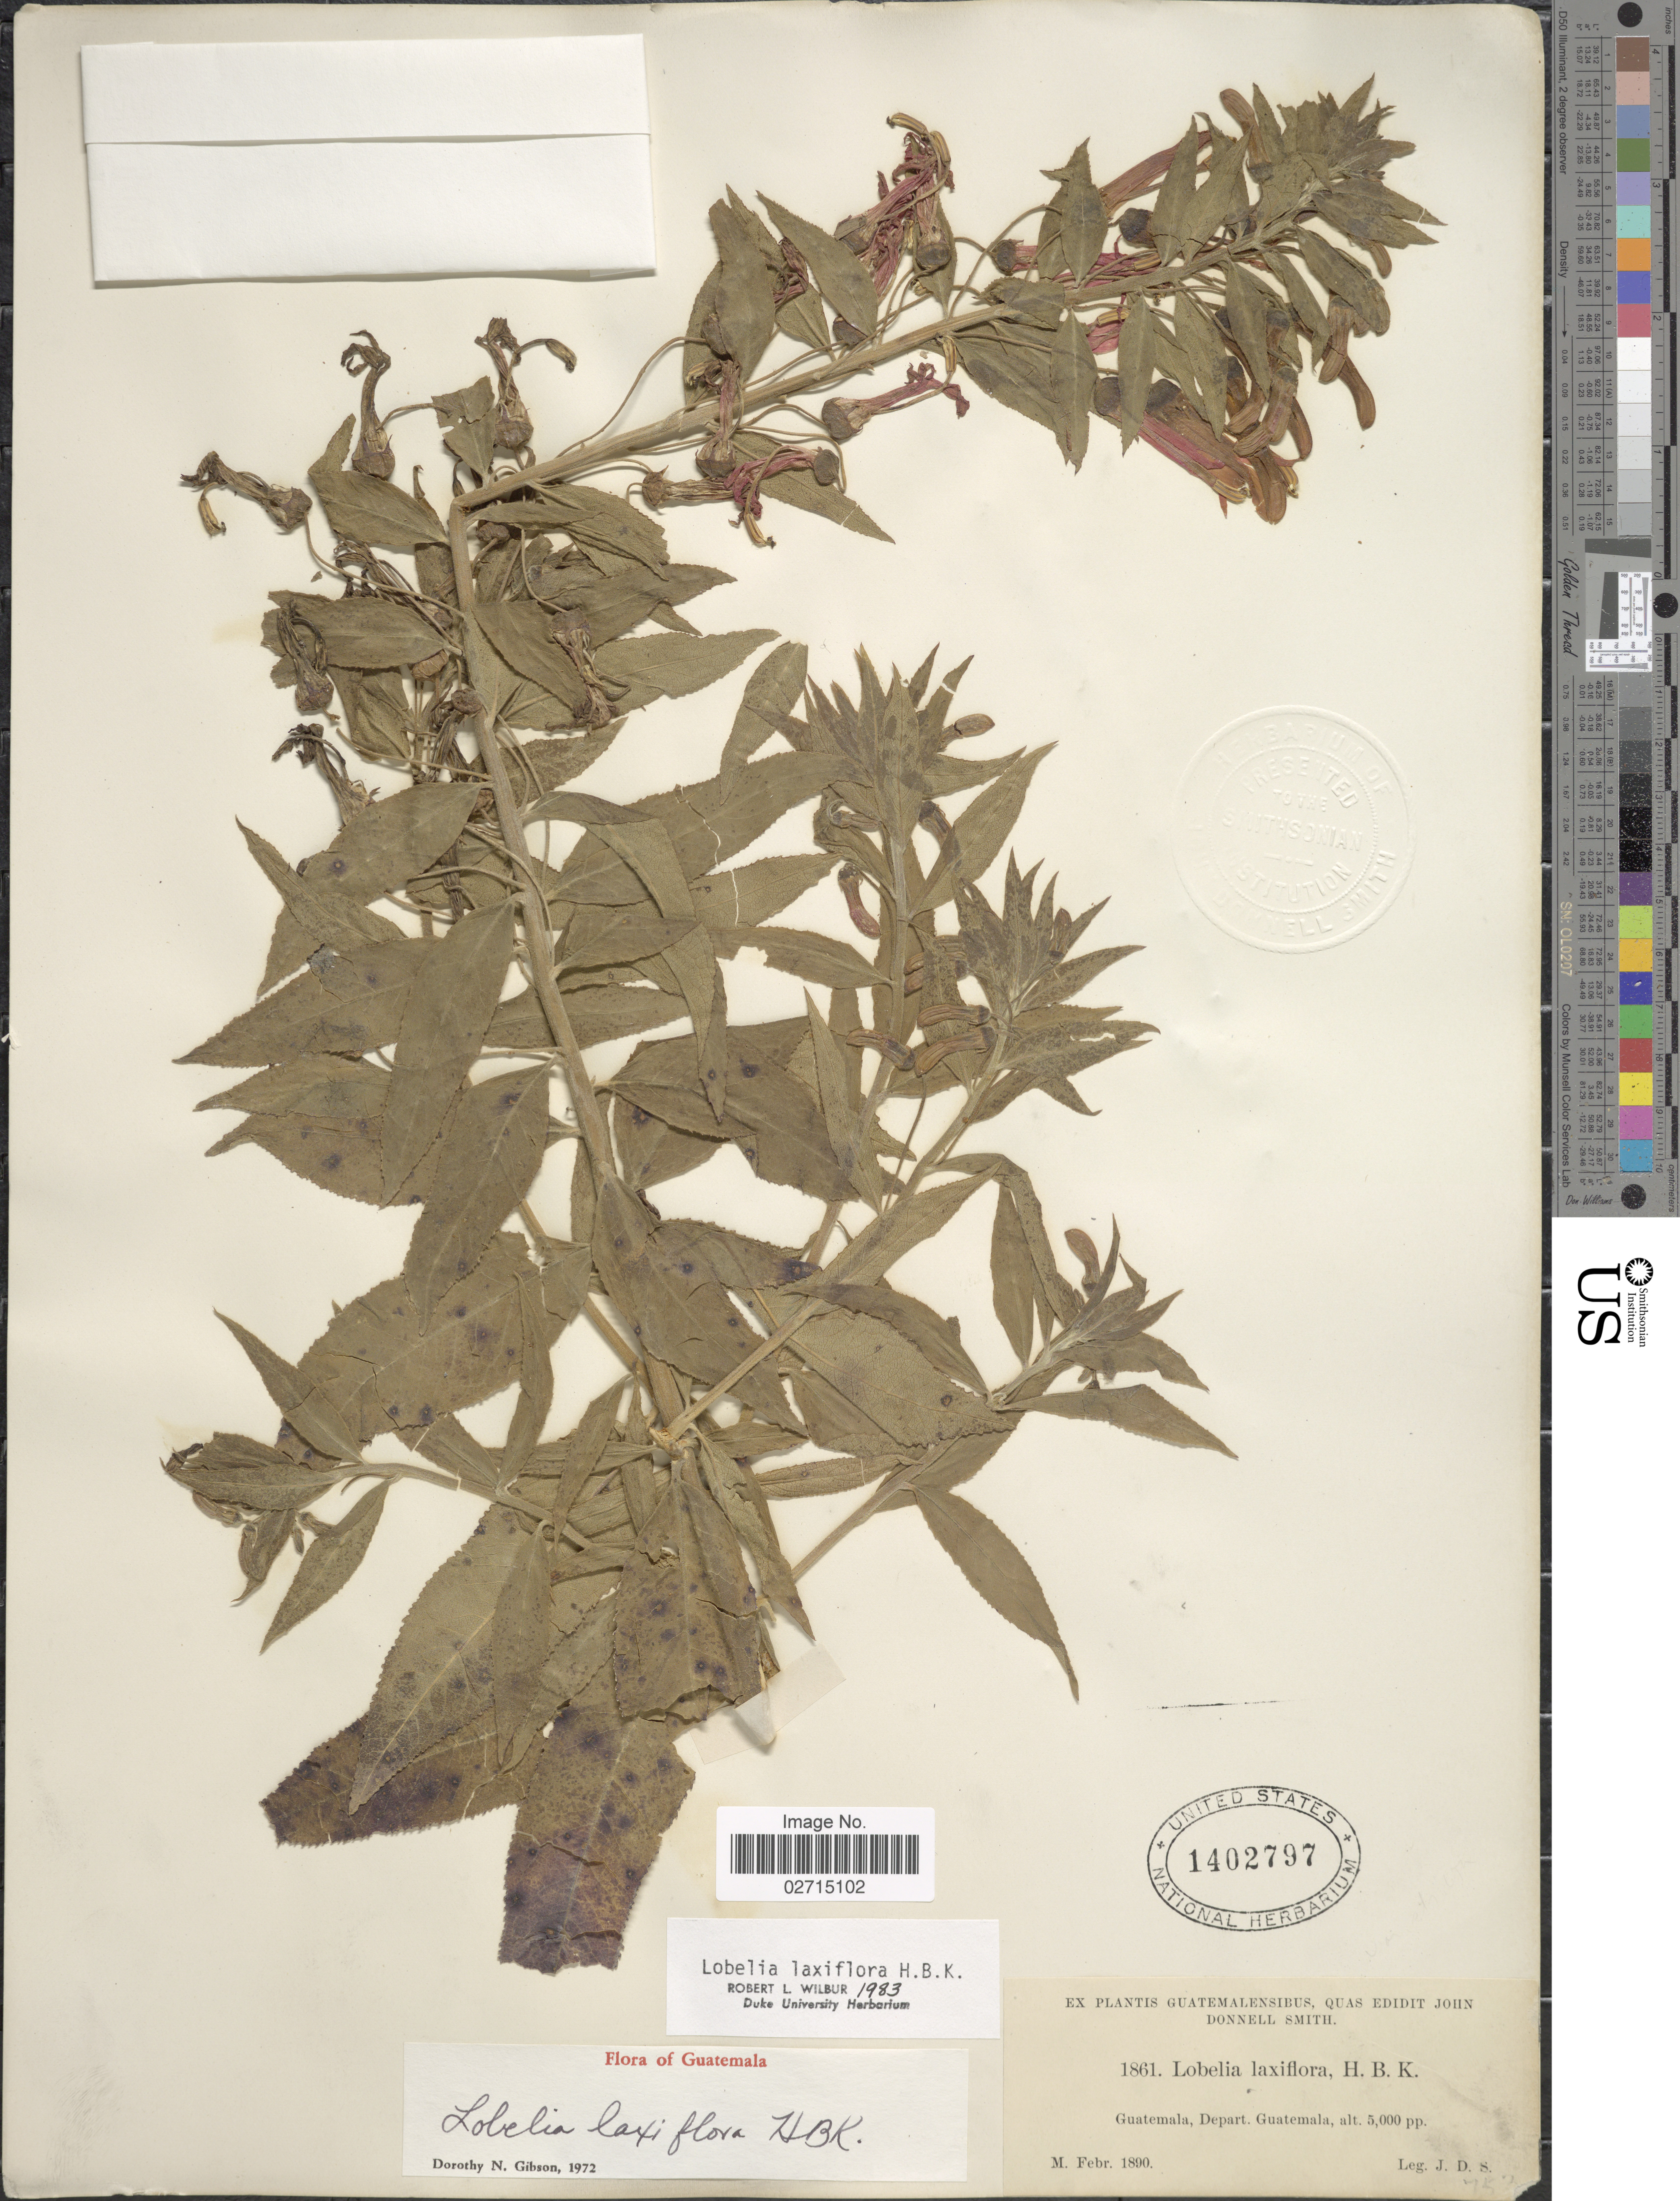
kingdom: Plantae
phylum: Tracheophyta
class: Magnoliopsida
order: Asterales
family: Campanulaceae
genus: Lobelia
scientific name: Lobelia laxiflora subsp. laxiflora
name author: Kunth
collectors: J. Donnell Smith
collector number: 1861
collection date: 1890-02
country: Guatemala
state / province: Guatemala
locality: Depart. Guatemala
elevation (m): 1524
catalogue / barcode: US 1402797